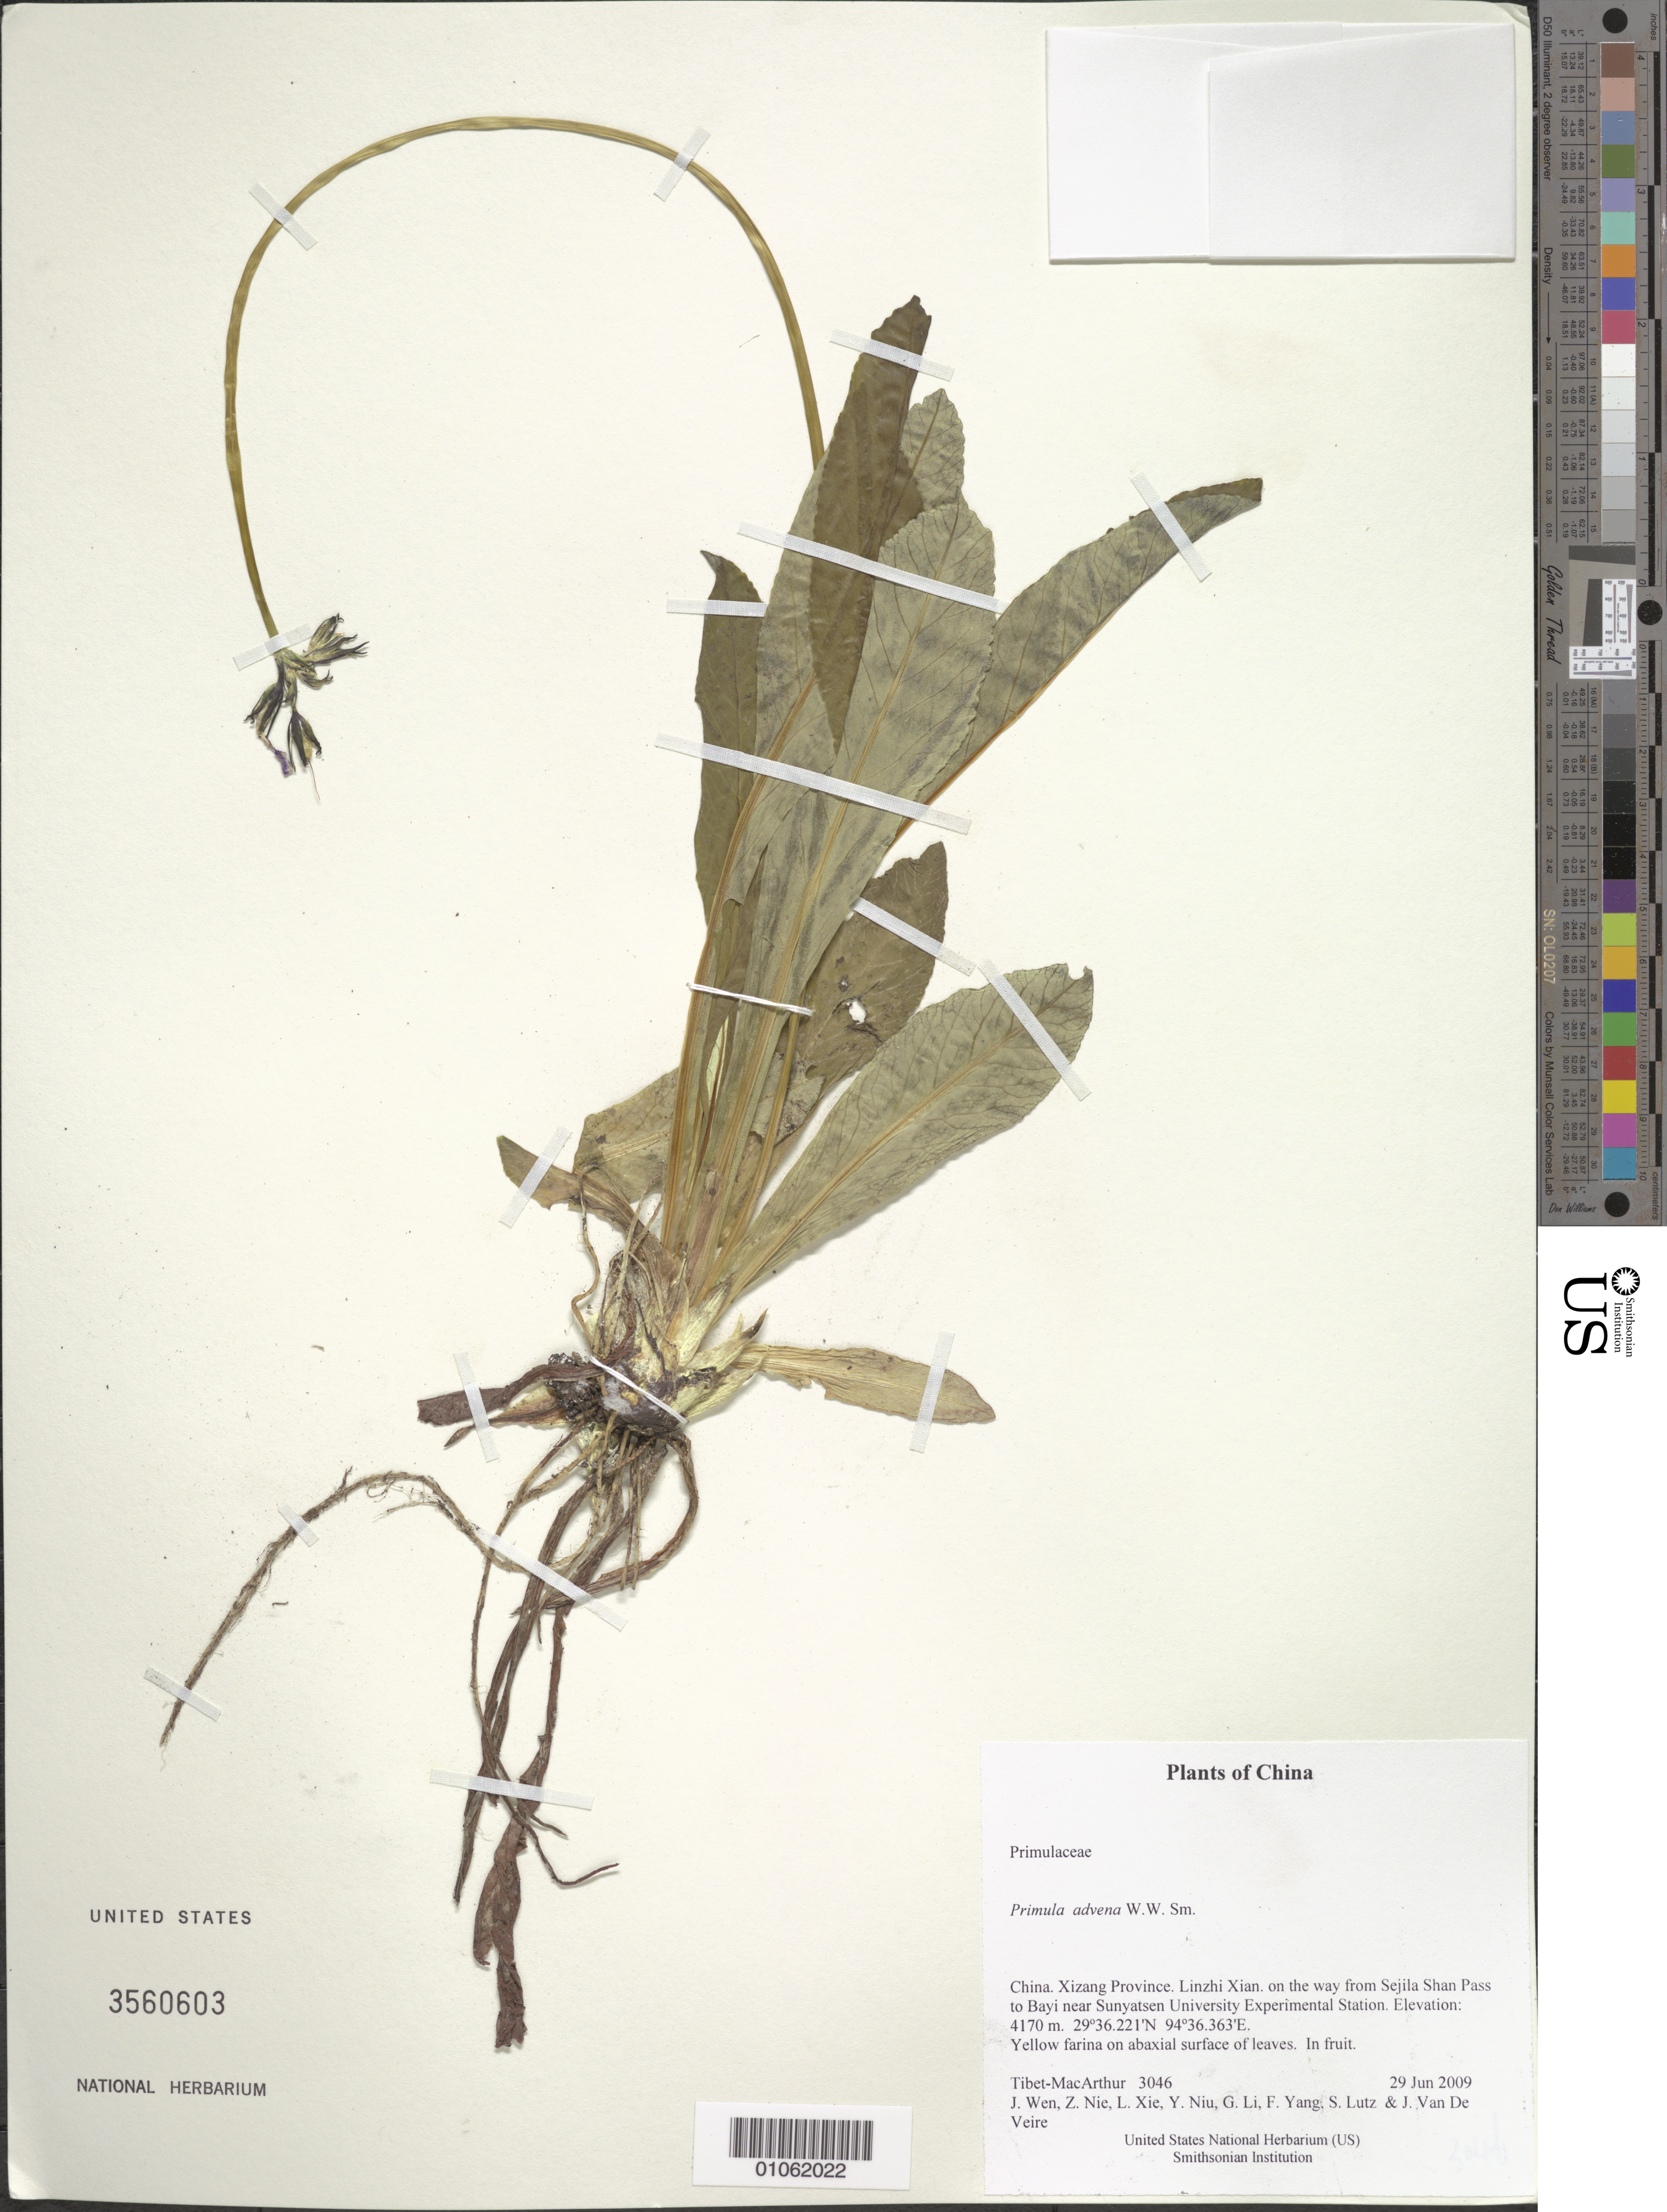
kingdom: Plantae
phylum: Tracheophyta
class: Magnoliopsida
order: Ericales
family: Primulaceae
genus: Primula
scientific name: Primula advena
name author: W.W. Sm.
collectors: Tibet-MacArthur, J. Wen, Z. Nie, L. Xie, Y. Niu, G. Li, F. Yang, S. Lutz & J. Van De Veire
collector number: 3046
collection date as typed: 29 Jun 2009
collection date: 2009-06-29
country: China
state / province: Xizang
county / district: Linzhi Xian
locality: on the way from Sejila Shan Pass to Bayi near Sunyatsen University Experimental Station.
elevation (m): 4170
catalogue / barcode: US 3560603